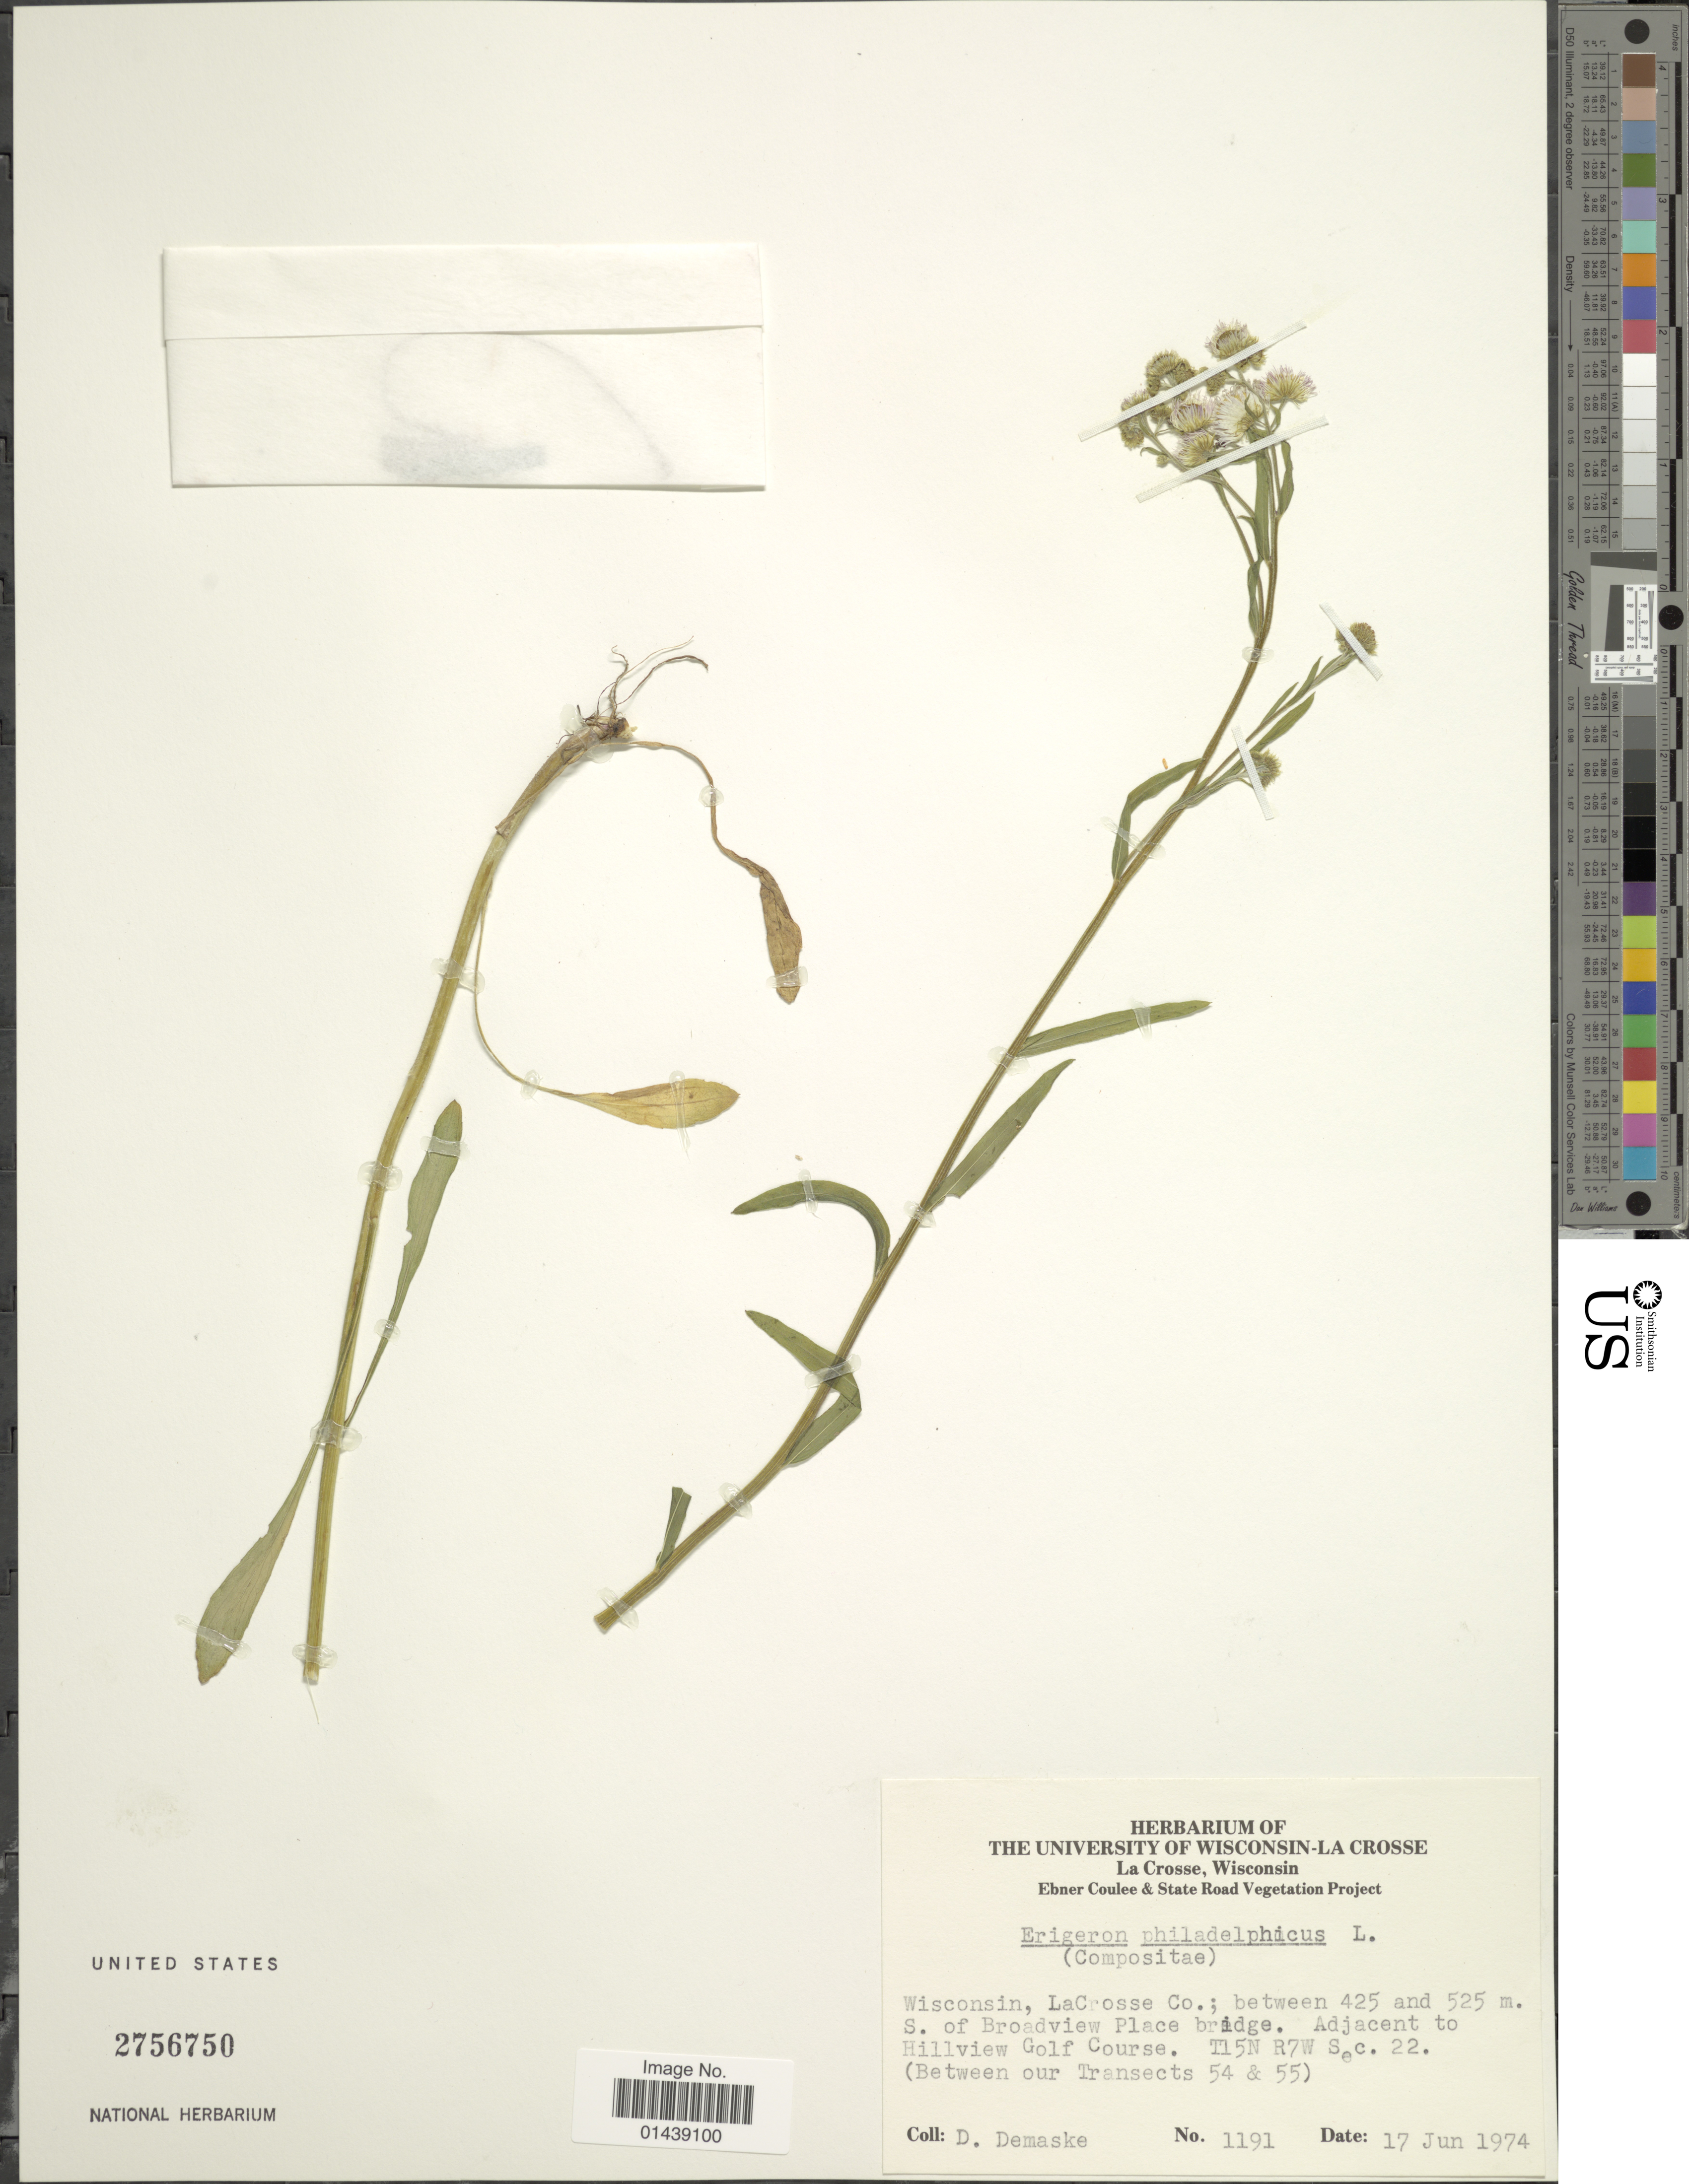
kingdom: Plantae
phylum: Tracheophyta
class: Magnoliopsida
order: Asterales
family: Asteraceae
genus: Erigeron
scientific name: Erigeron philadelphicus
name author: L.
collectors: D. Demaske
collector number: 1191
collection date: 1974-06-17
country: United States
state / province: Wisconsin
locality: La Crosse Co.; between 425 and 525 m. S. of Broadview Place bridge. Adjacent to Hillview Golf Course. T15N R7W Sec. 22. (Between our Transects 54 & 55)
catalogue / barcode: US 2756750